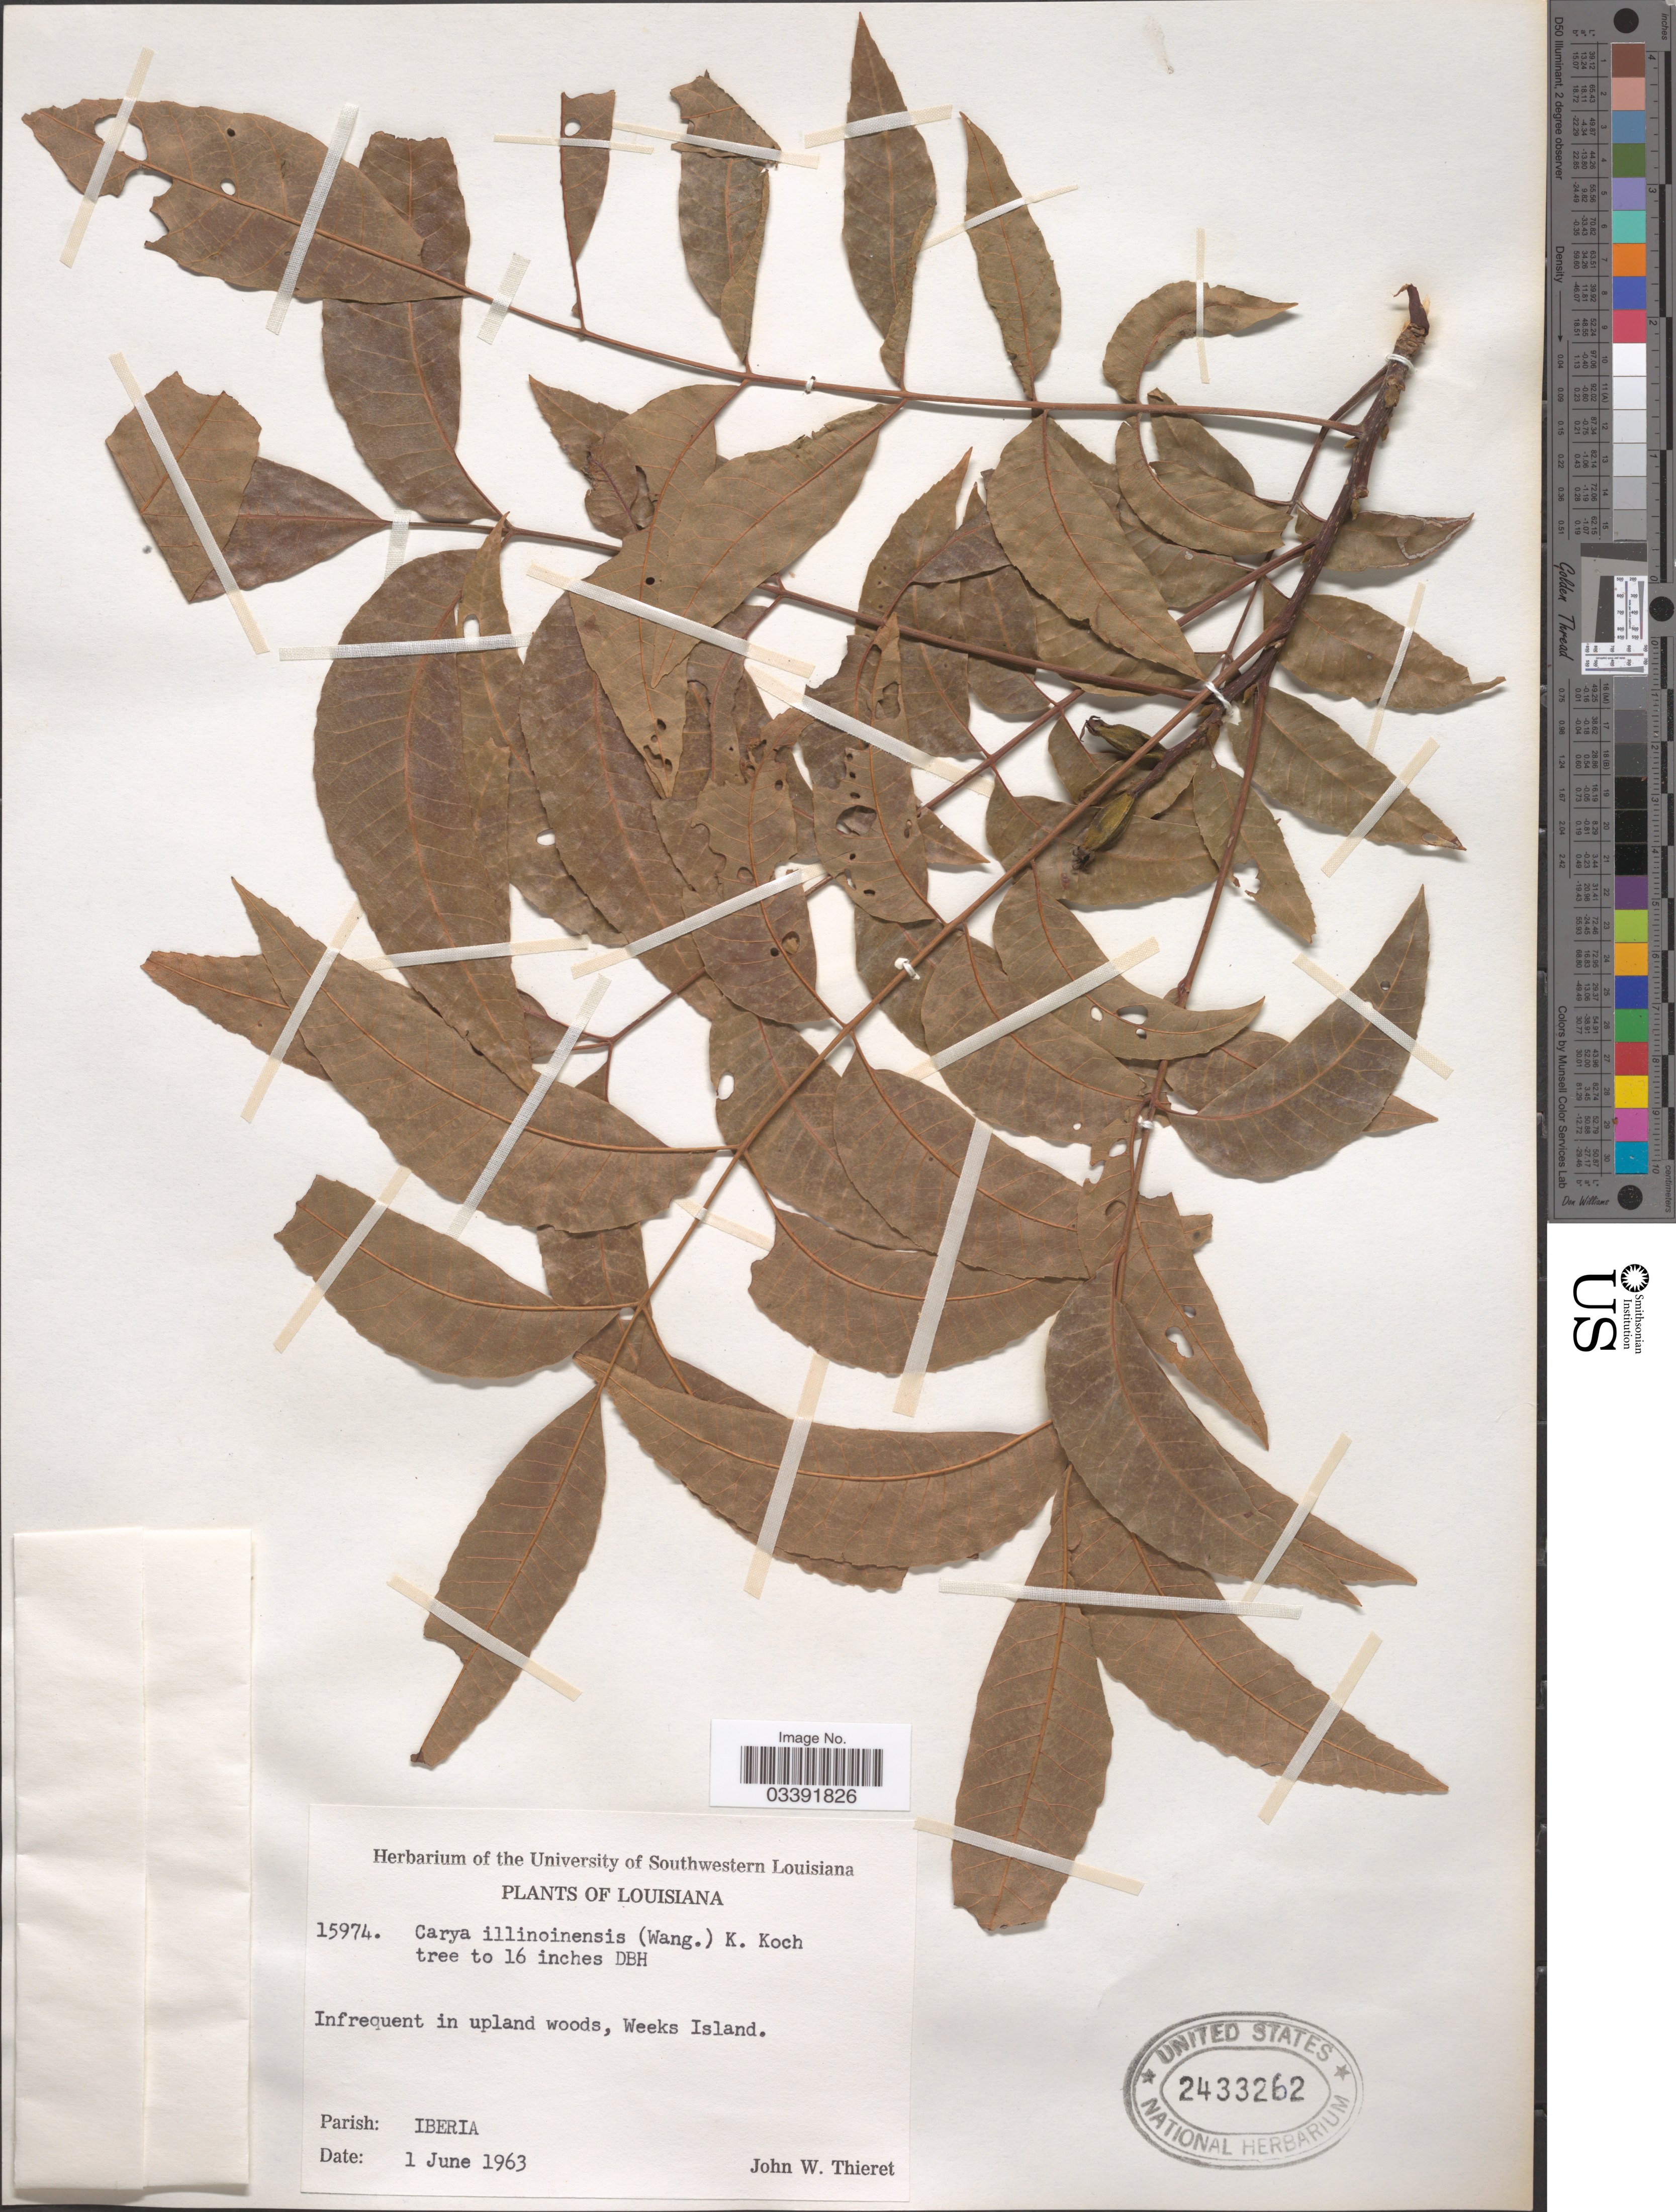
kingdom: Plantae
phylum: Tracheophyta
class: Magnoliopsida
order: Fagales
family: Juglandaceae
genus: Carya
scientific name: Carya illinoinensis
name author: (Wangenh.) K. Koch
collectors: J. W. Thieret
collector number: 15974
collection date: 1963-06-01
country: United States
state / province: Louisiana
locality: Infrequent in upland woods, Weeks Island. Parish: Iberia.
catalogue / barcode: US 2433262